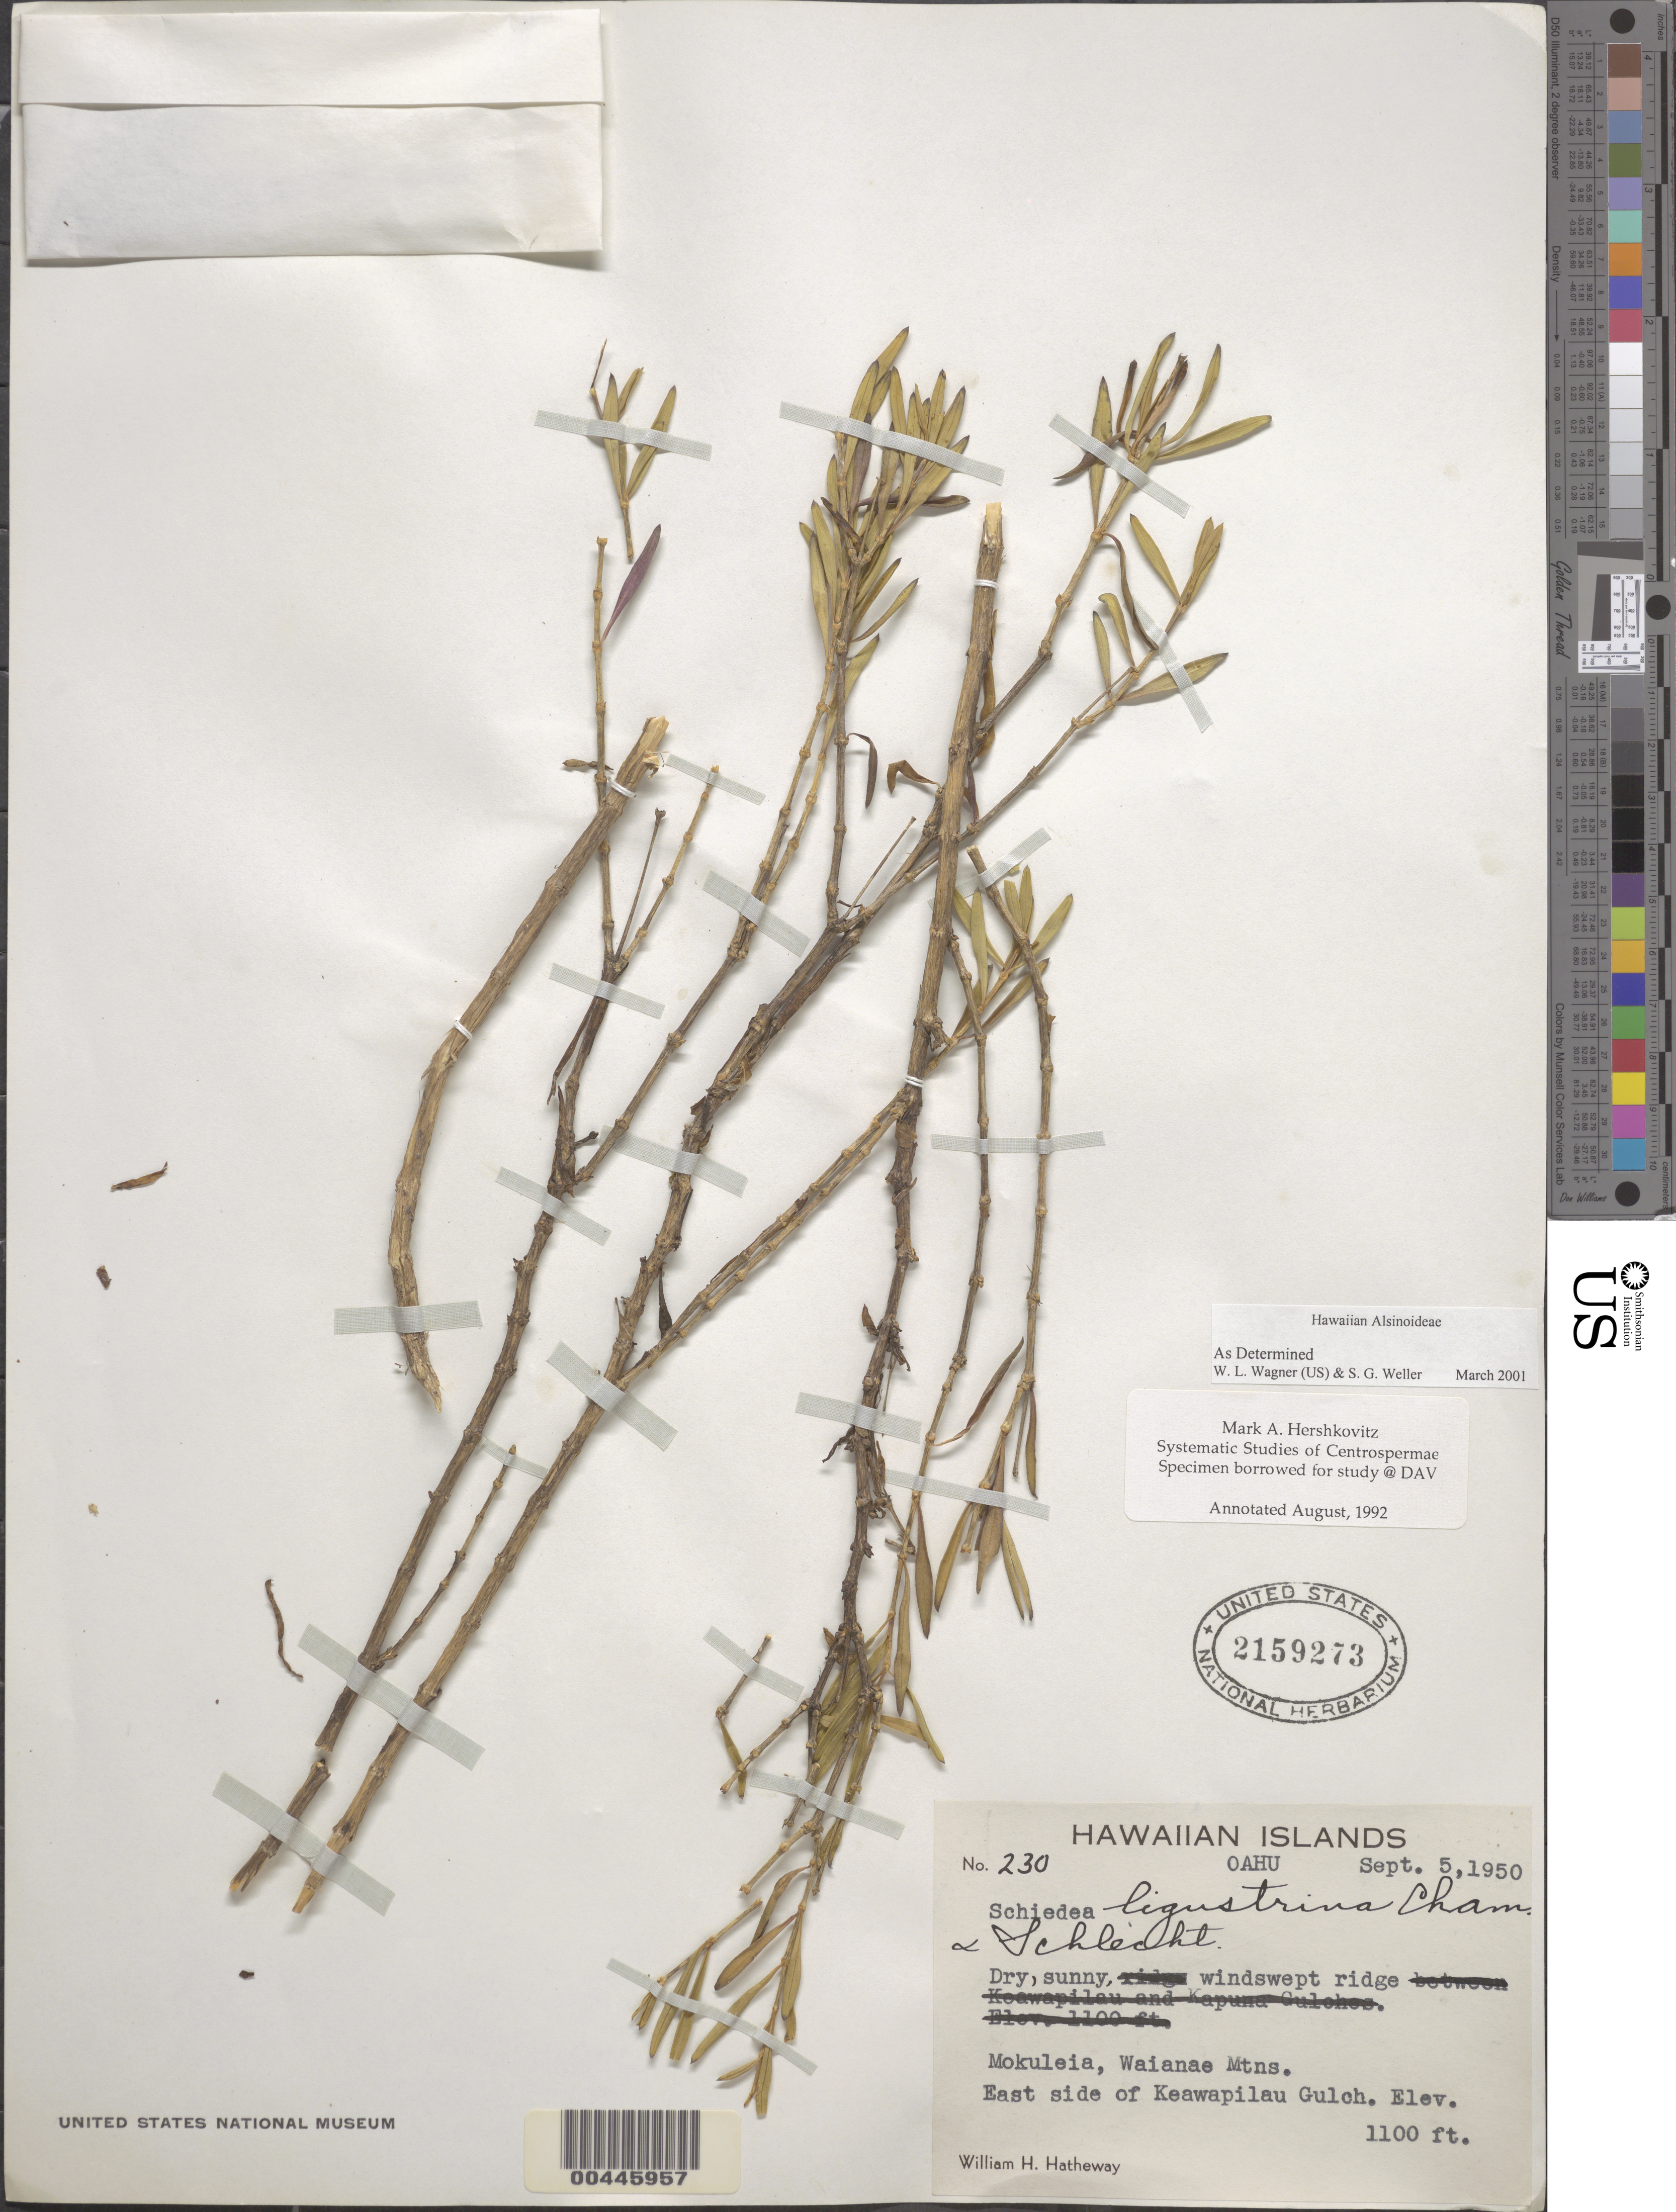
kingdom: Plantae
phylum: Tracheophyta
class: Magnoliopsida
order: Caryophyllales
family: Caryophyllaceae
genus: Schiedea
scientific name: Schiedea ligustrina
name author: Cham. & Schltdl.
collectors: W. H. Hatheway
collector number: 230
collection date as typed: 5 Sep 1950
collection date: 1950-09-05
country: United States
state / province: Hawaii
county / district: Honolulu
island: Oahu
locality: Mokuleia, Waianae Mts., E side of Keawapilau Gulch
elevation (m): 335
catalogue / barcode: US 2159273